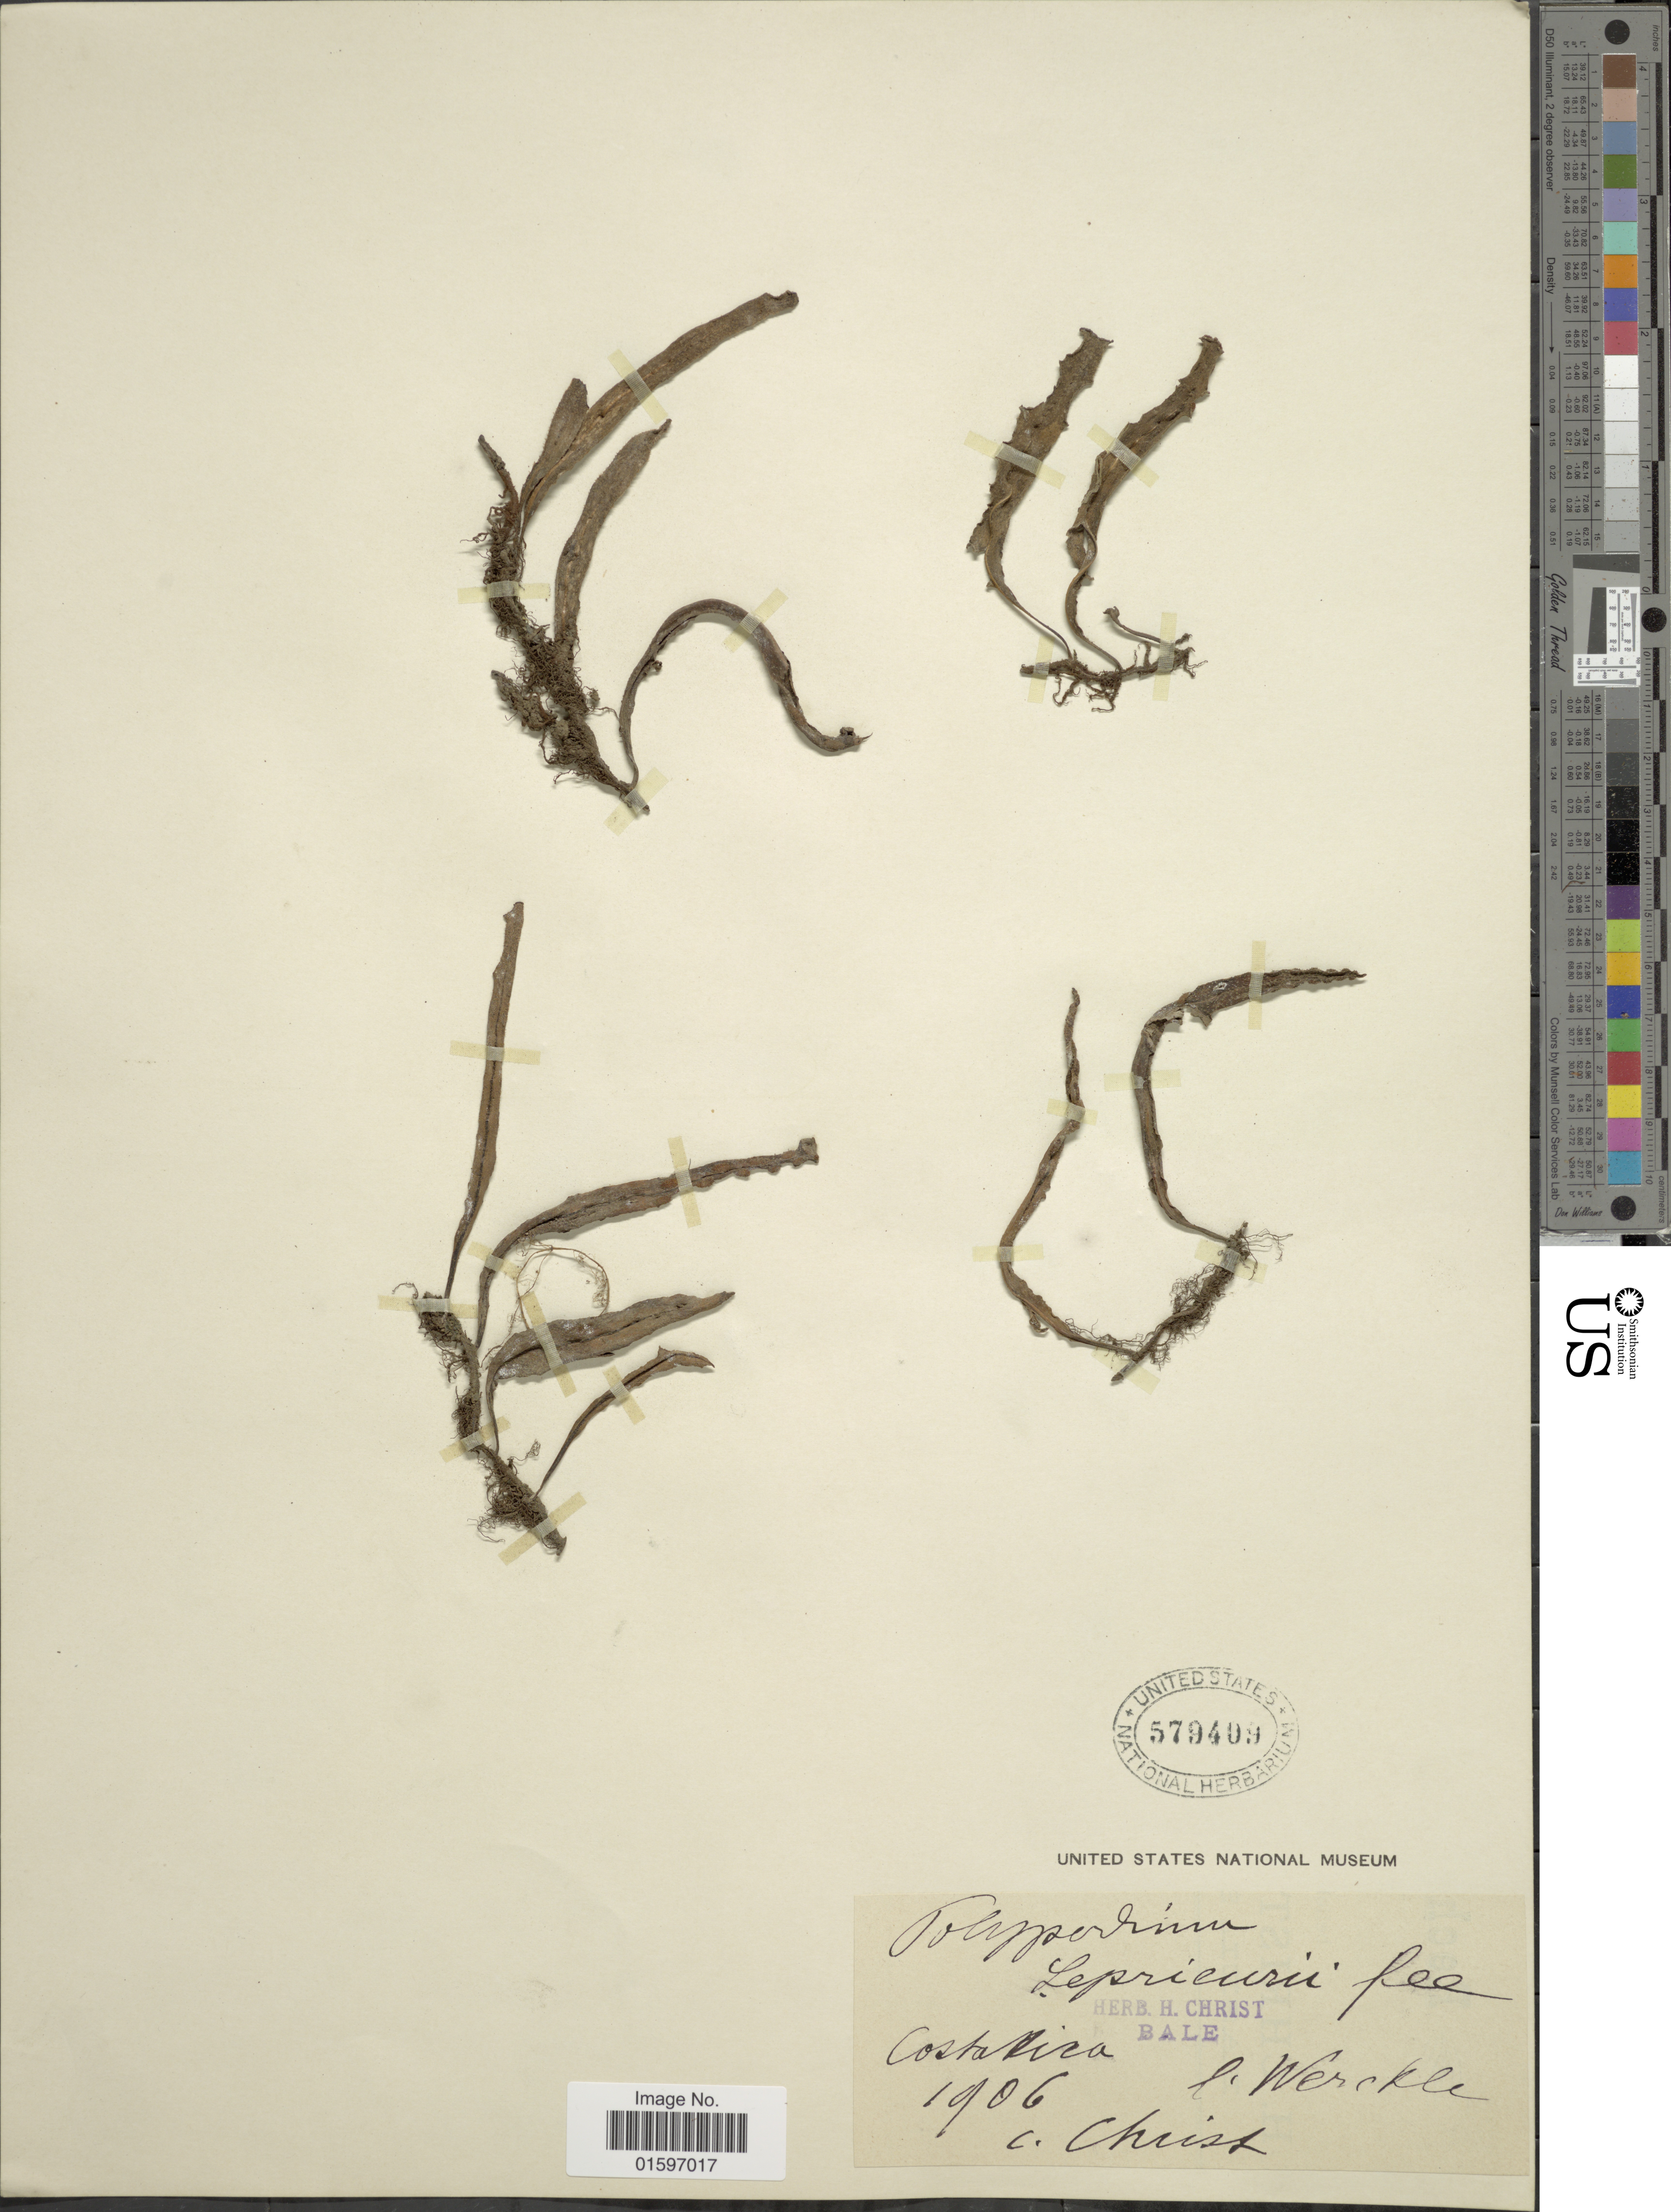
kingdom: Plantae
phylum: Tracheophyta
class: Polypodiopsida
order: Polypodiales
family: Polypodiaceae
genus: Pleopeltis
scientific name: Pleopeltis astrolepis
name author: (Liebm.) E. Fourn.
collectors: C. Wercklé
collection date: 1906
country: Costa Rica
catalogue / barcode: US 579409